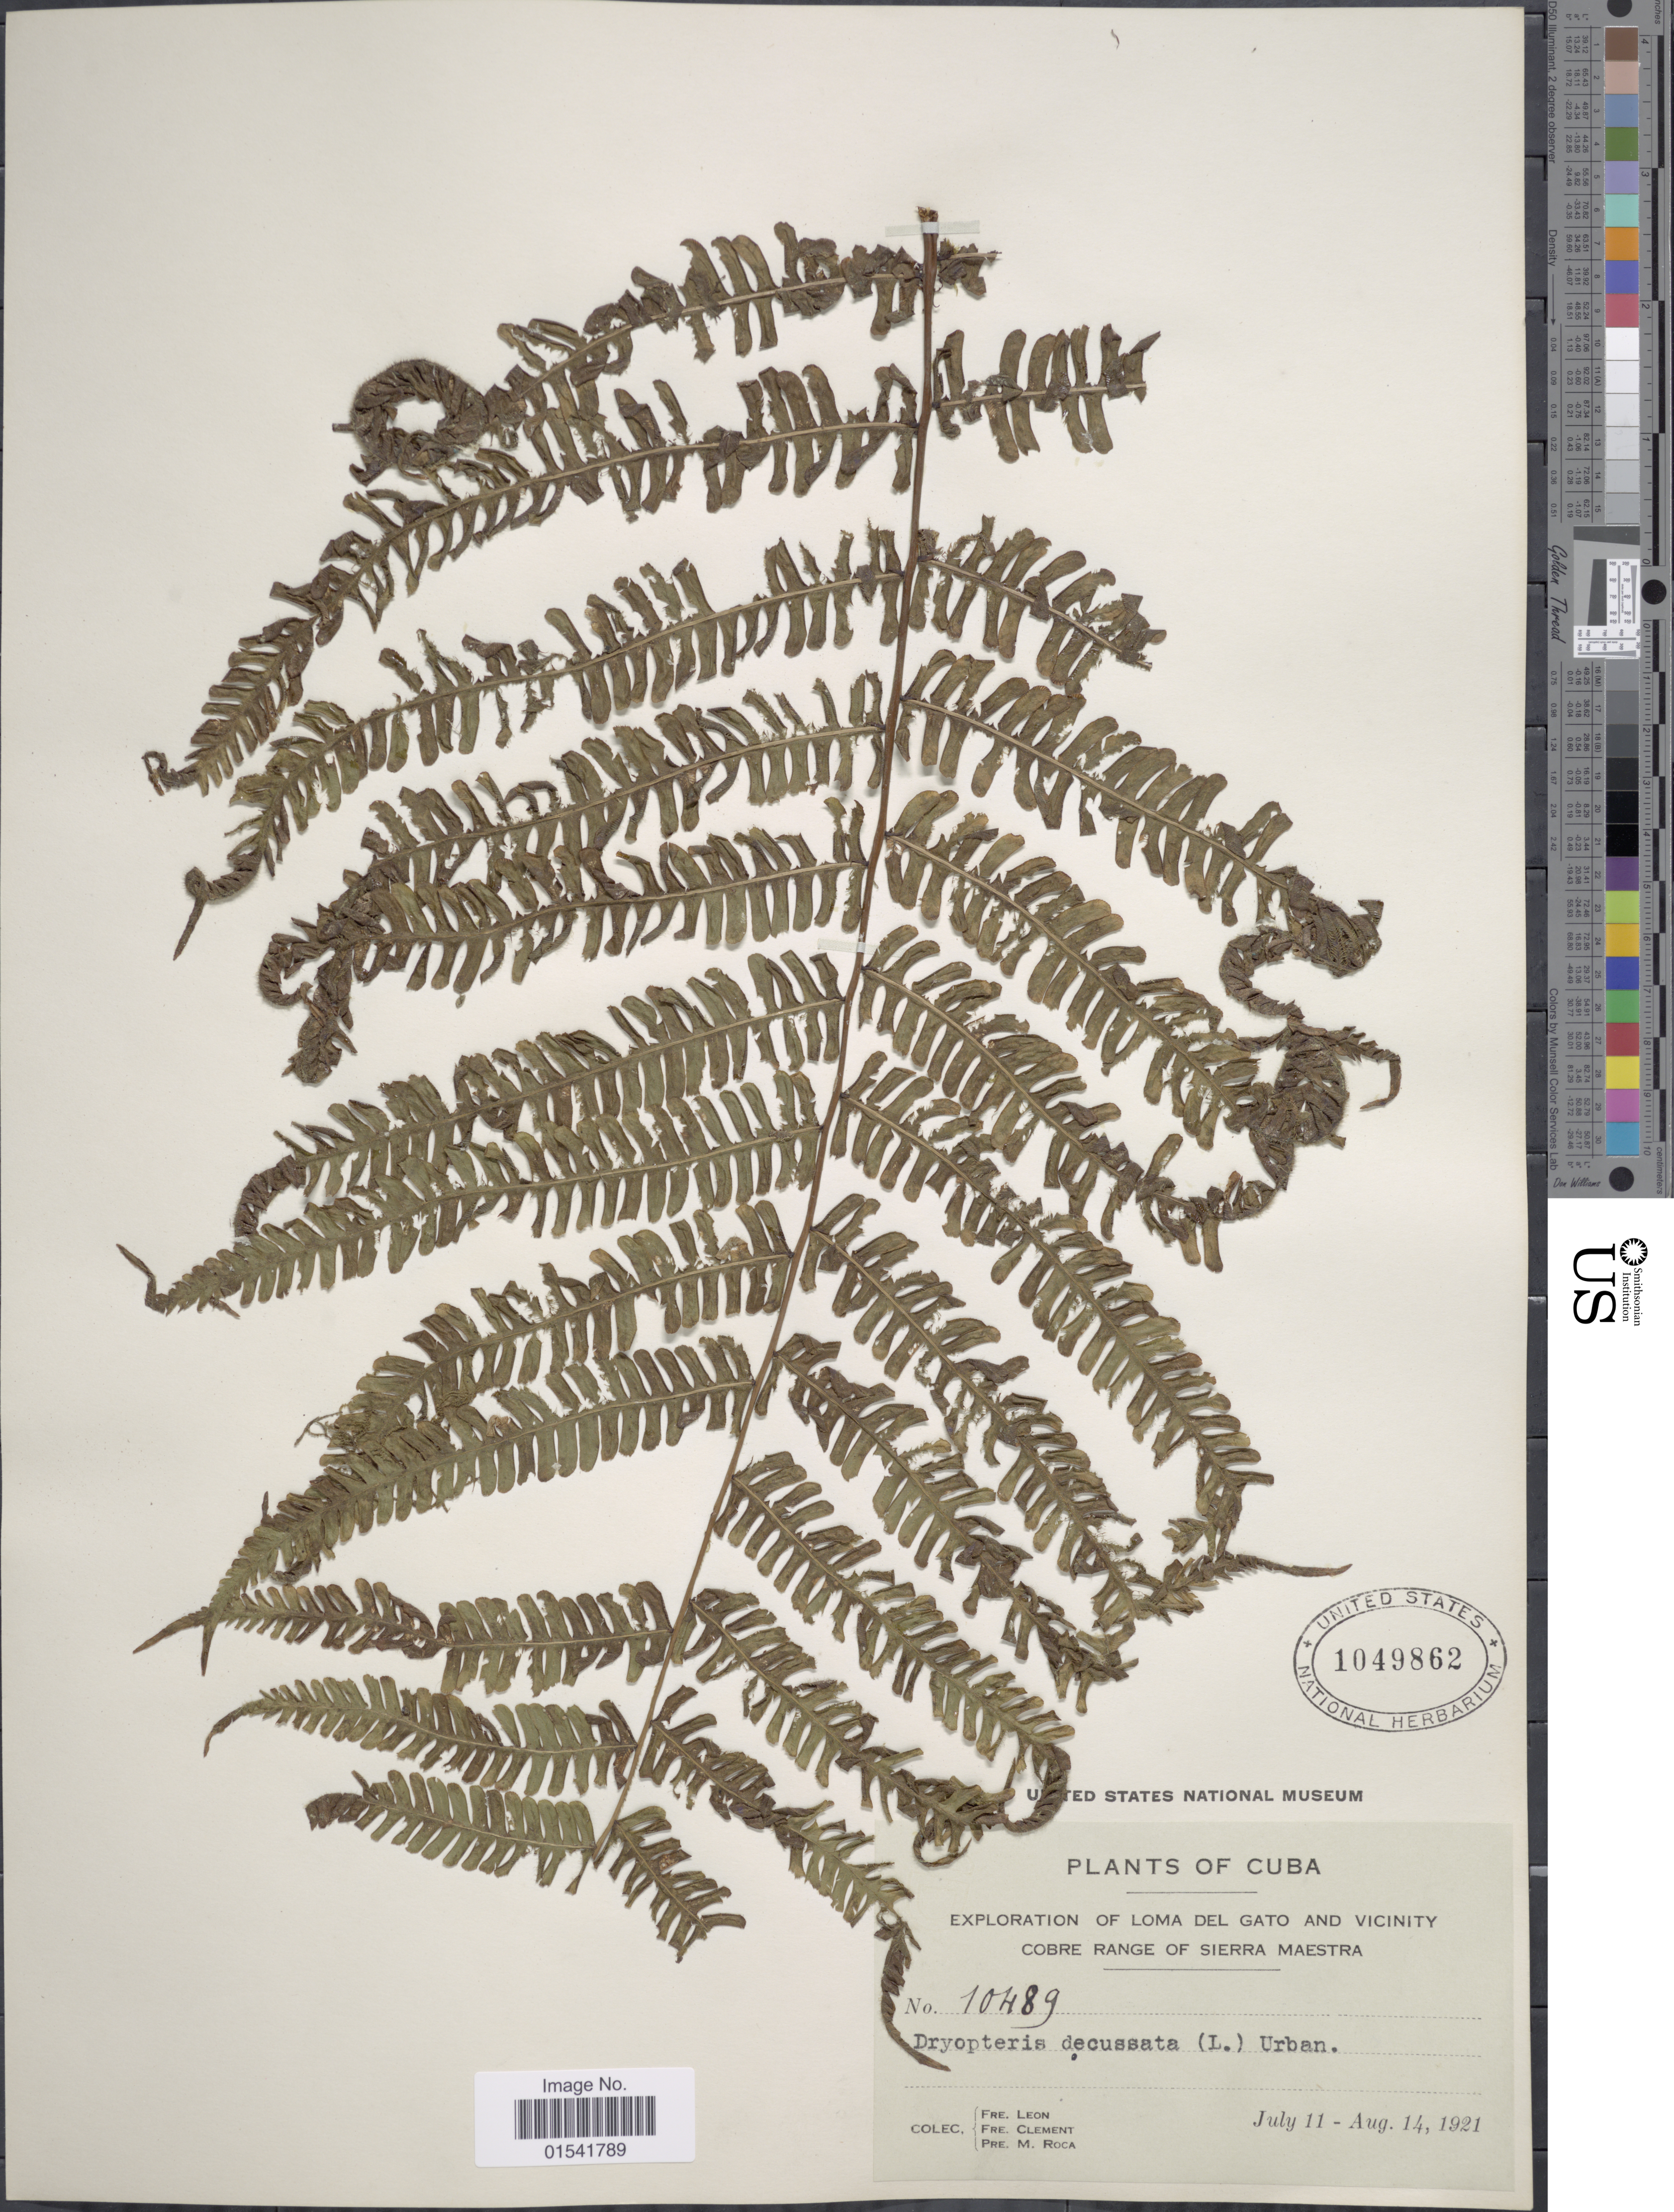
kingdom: Plantae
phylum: Tracheophyta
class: Polypodiopsida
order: Polypodiales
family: Thelypteridaceae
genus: Steiropteris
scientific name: Steiropteris decussata (L.) comb. nov., ined. 2015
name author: (L.)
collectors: Bro. León, B. Clement & P. Roca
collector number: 10489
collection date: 1921-07-11/1921-08-14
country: Cuba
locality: Loma del Gato and vicinity cobre range of Sierra Maestra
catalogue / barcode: US 1049862